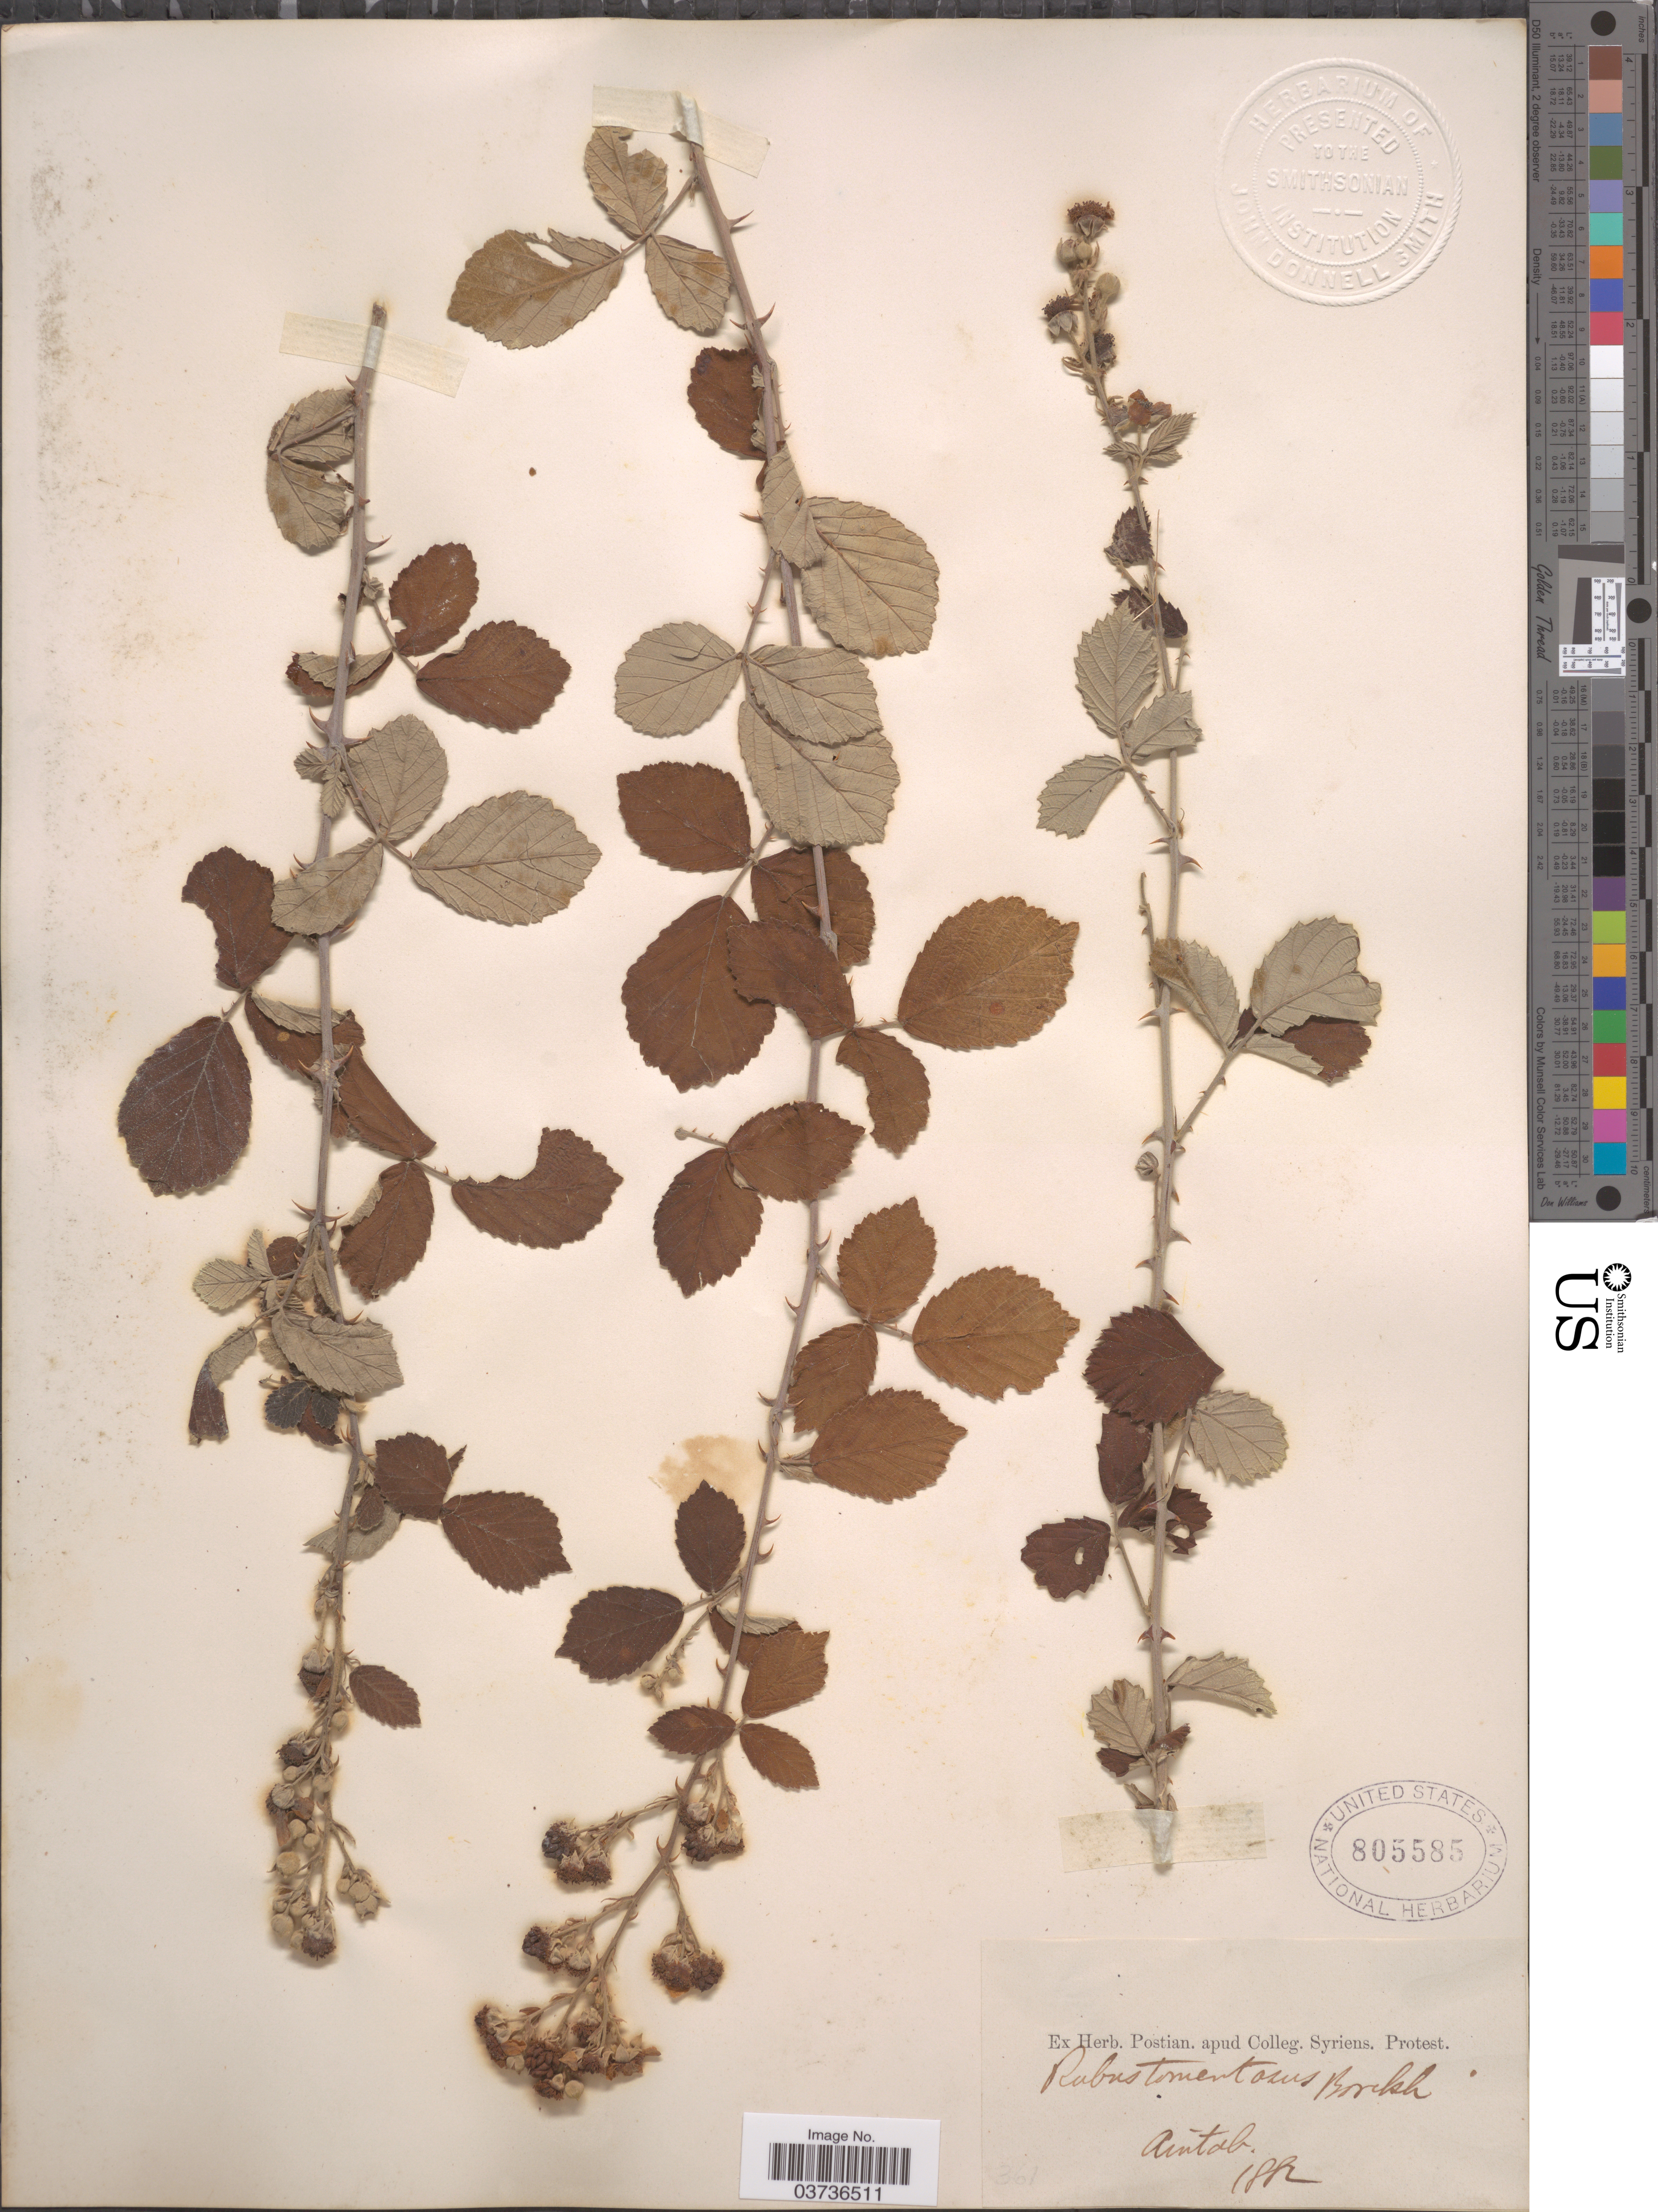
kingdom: Plantae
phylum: Tracheophyta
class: Magnoliopsida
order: Rosales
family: Rosaceae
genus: Rubus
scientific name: Rubus tomentosus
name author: Borkh.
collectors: ex herb. Postian. apud Colleg. Syriens. Protest. USE "Fannie P. A. Shepard" (10308853) AS PRIMARY COLLECTOR INSTEAD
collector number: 361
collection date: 1882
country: Syria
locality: Aintab.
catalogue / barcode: US 805585